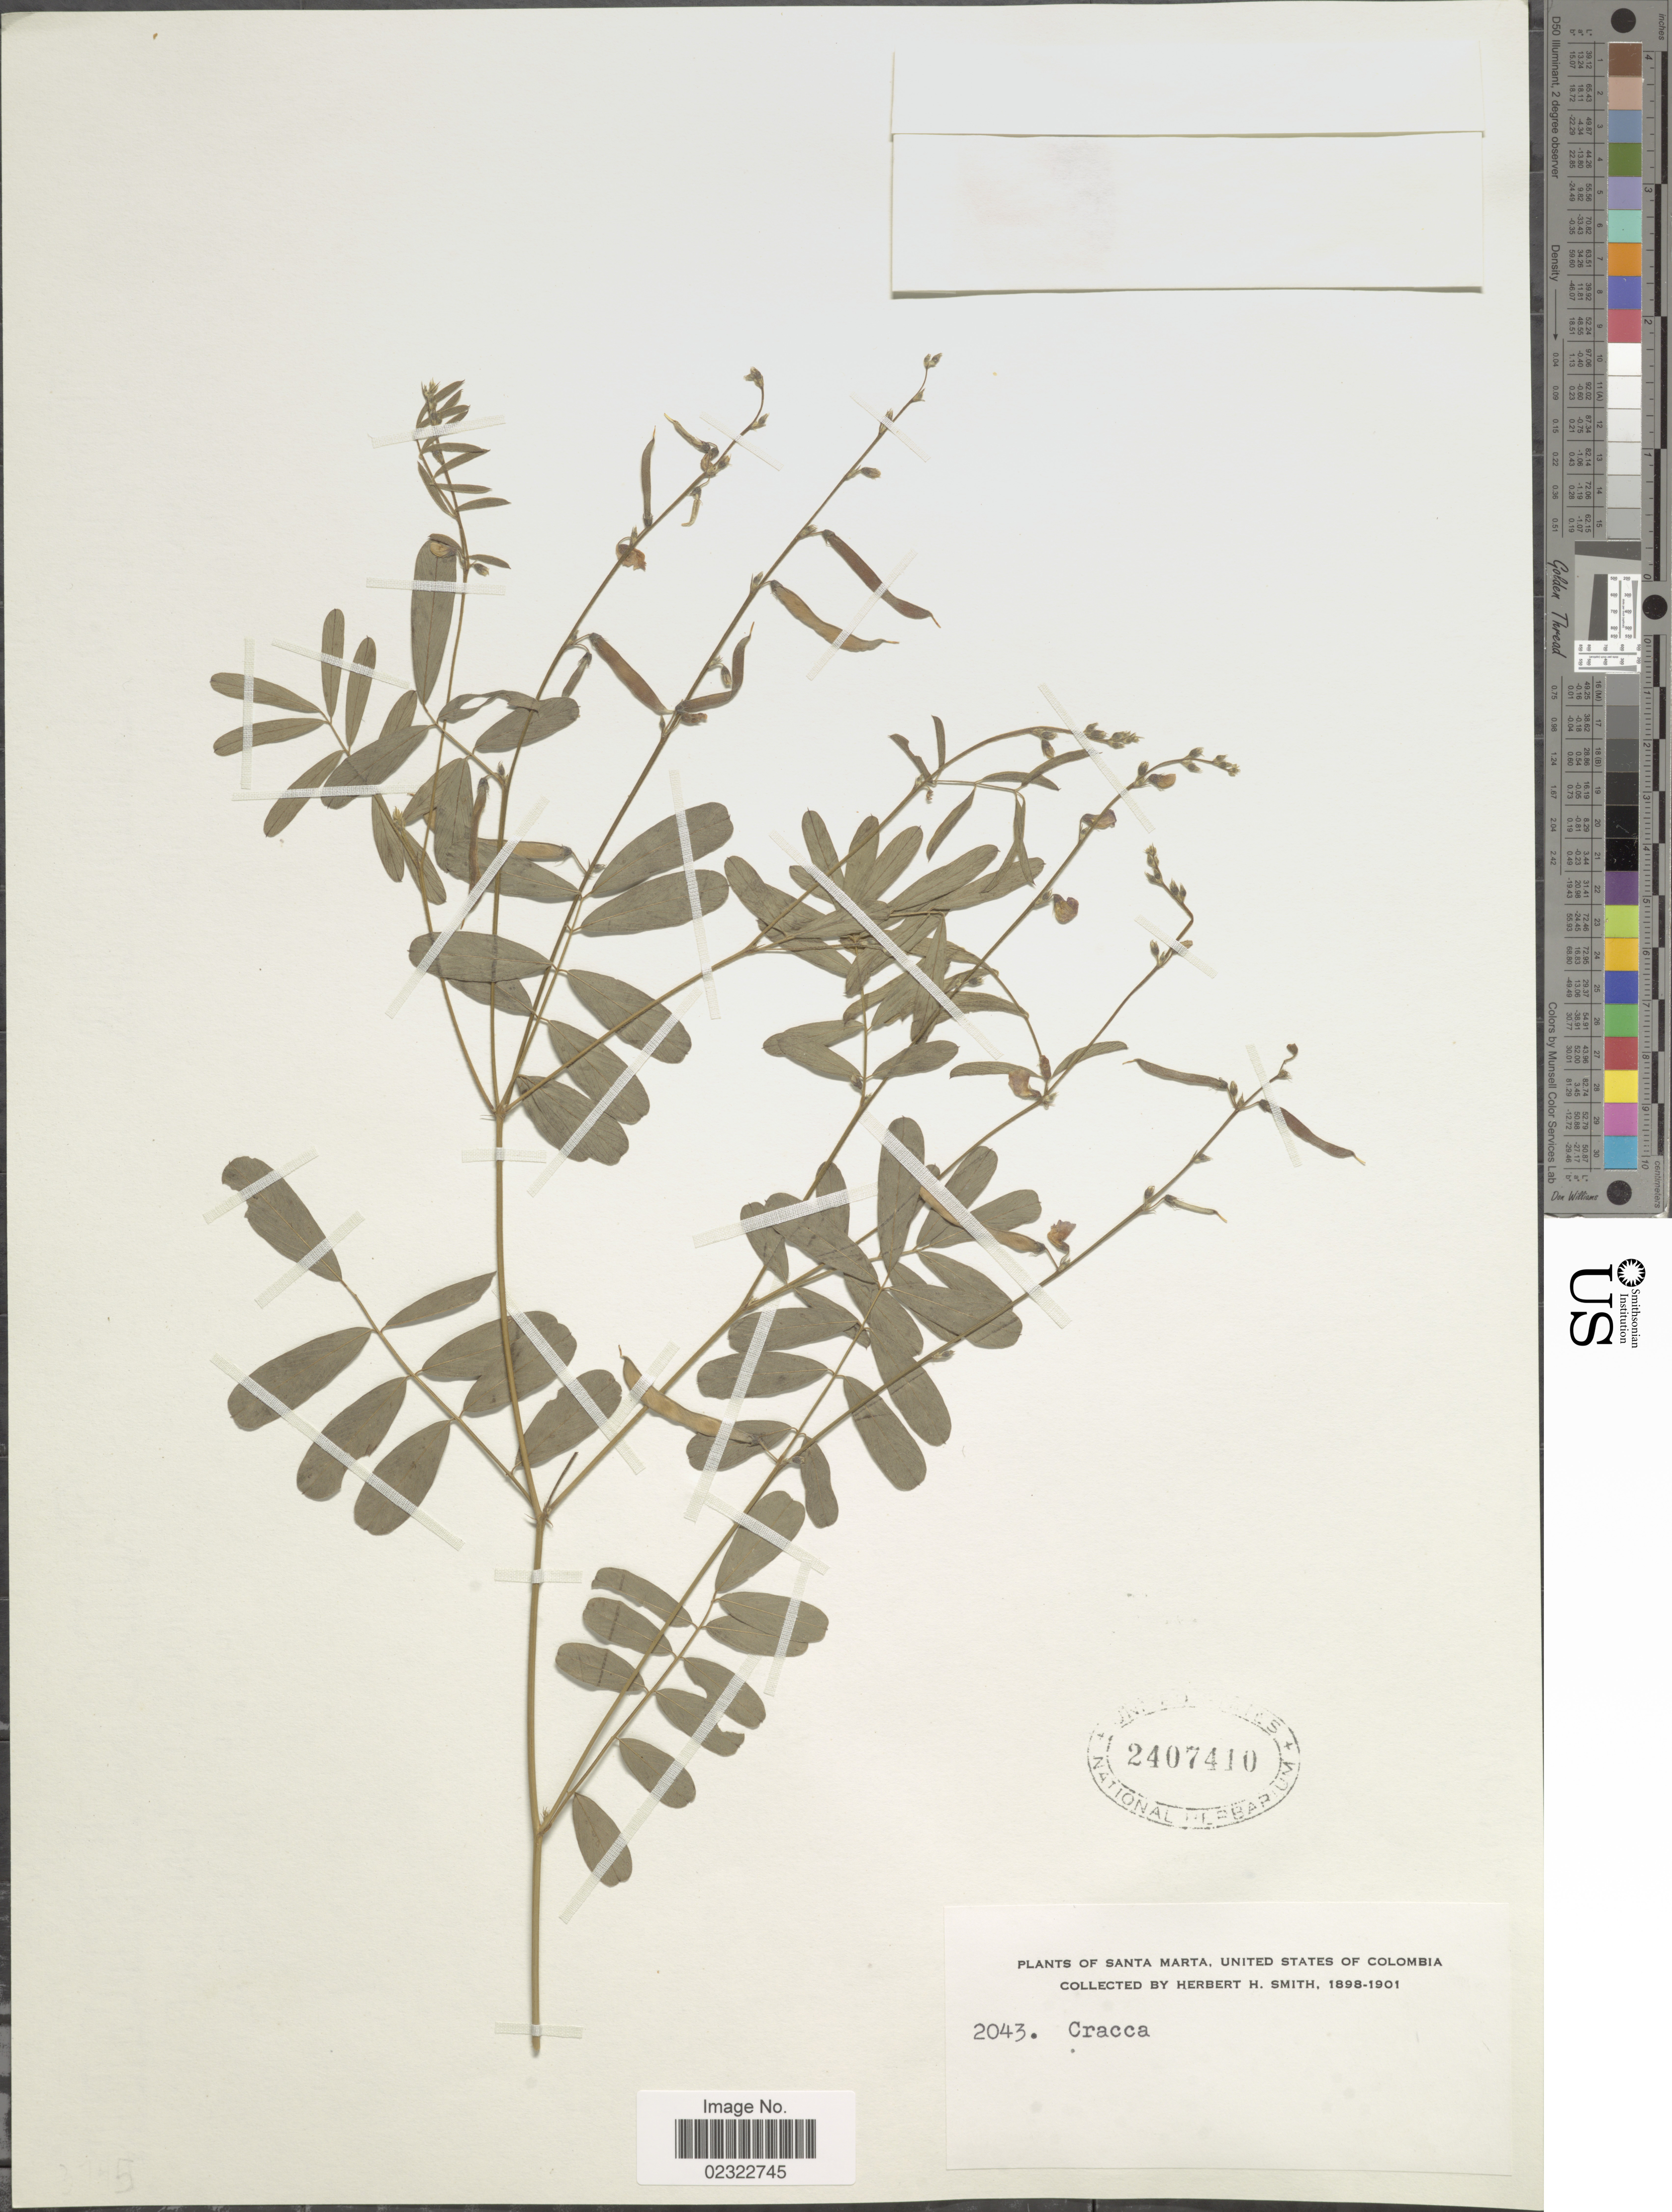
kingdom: Plantae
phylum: Tracheophyta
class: Magnoliopsida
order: Fabales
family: Fabaceae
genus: Tephrosia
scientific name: Tephrosia cinerea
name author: (L.) Pers.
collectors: Herbert H. Smith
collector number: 2043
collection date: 1898/1901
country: Colombia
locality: Santa Marta, United States of Colombia.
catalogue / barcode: US 2407410